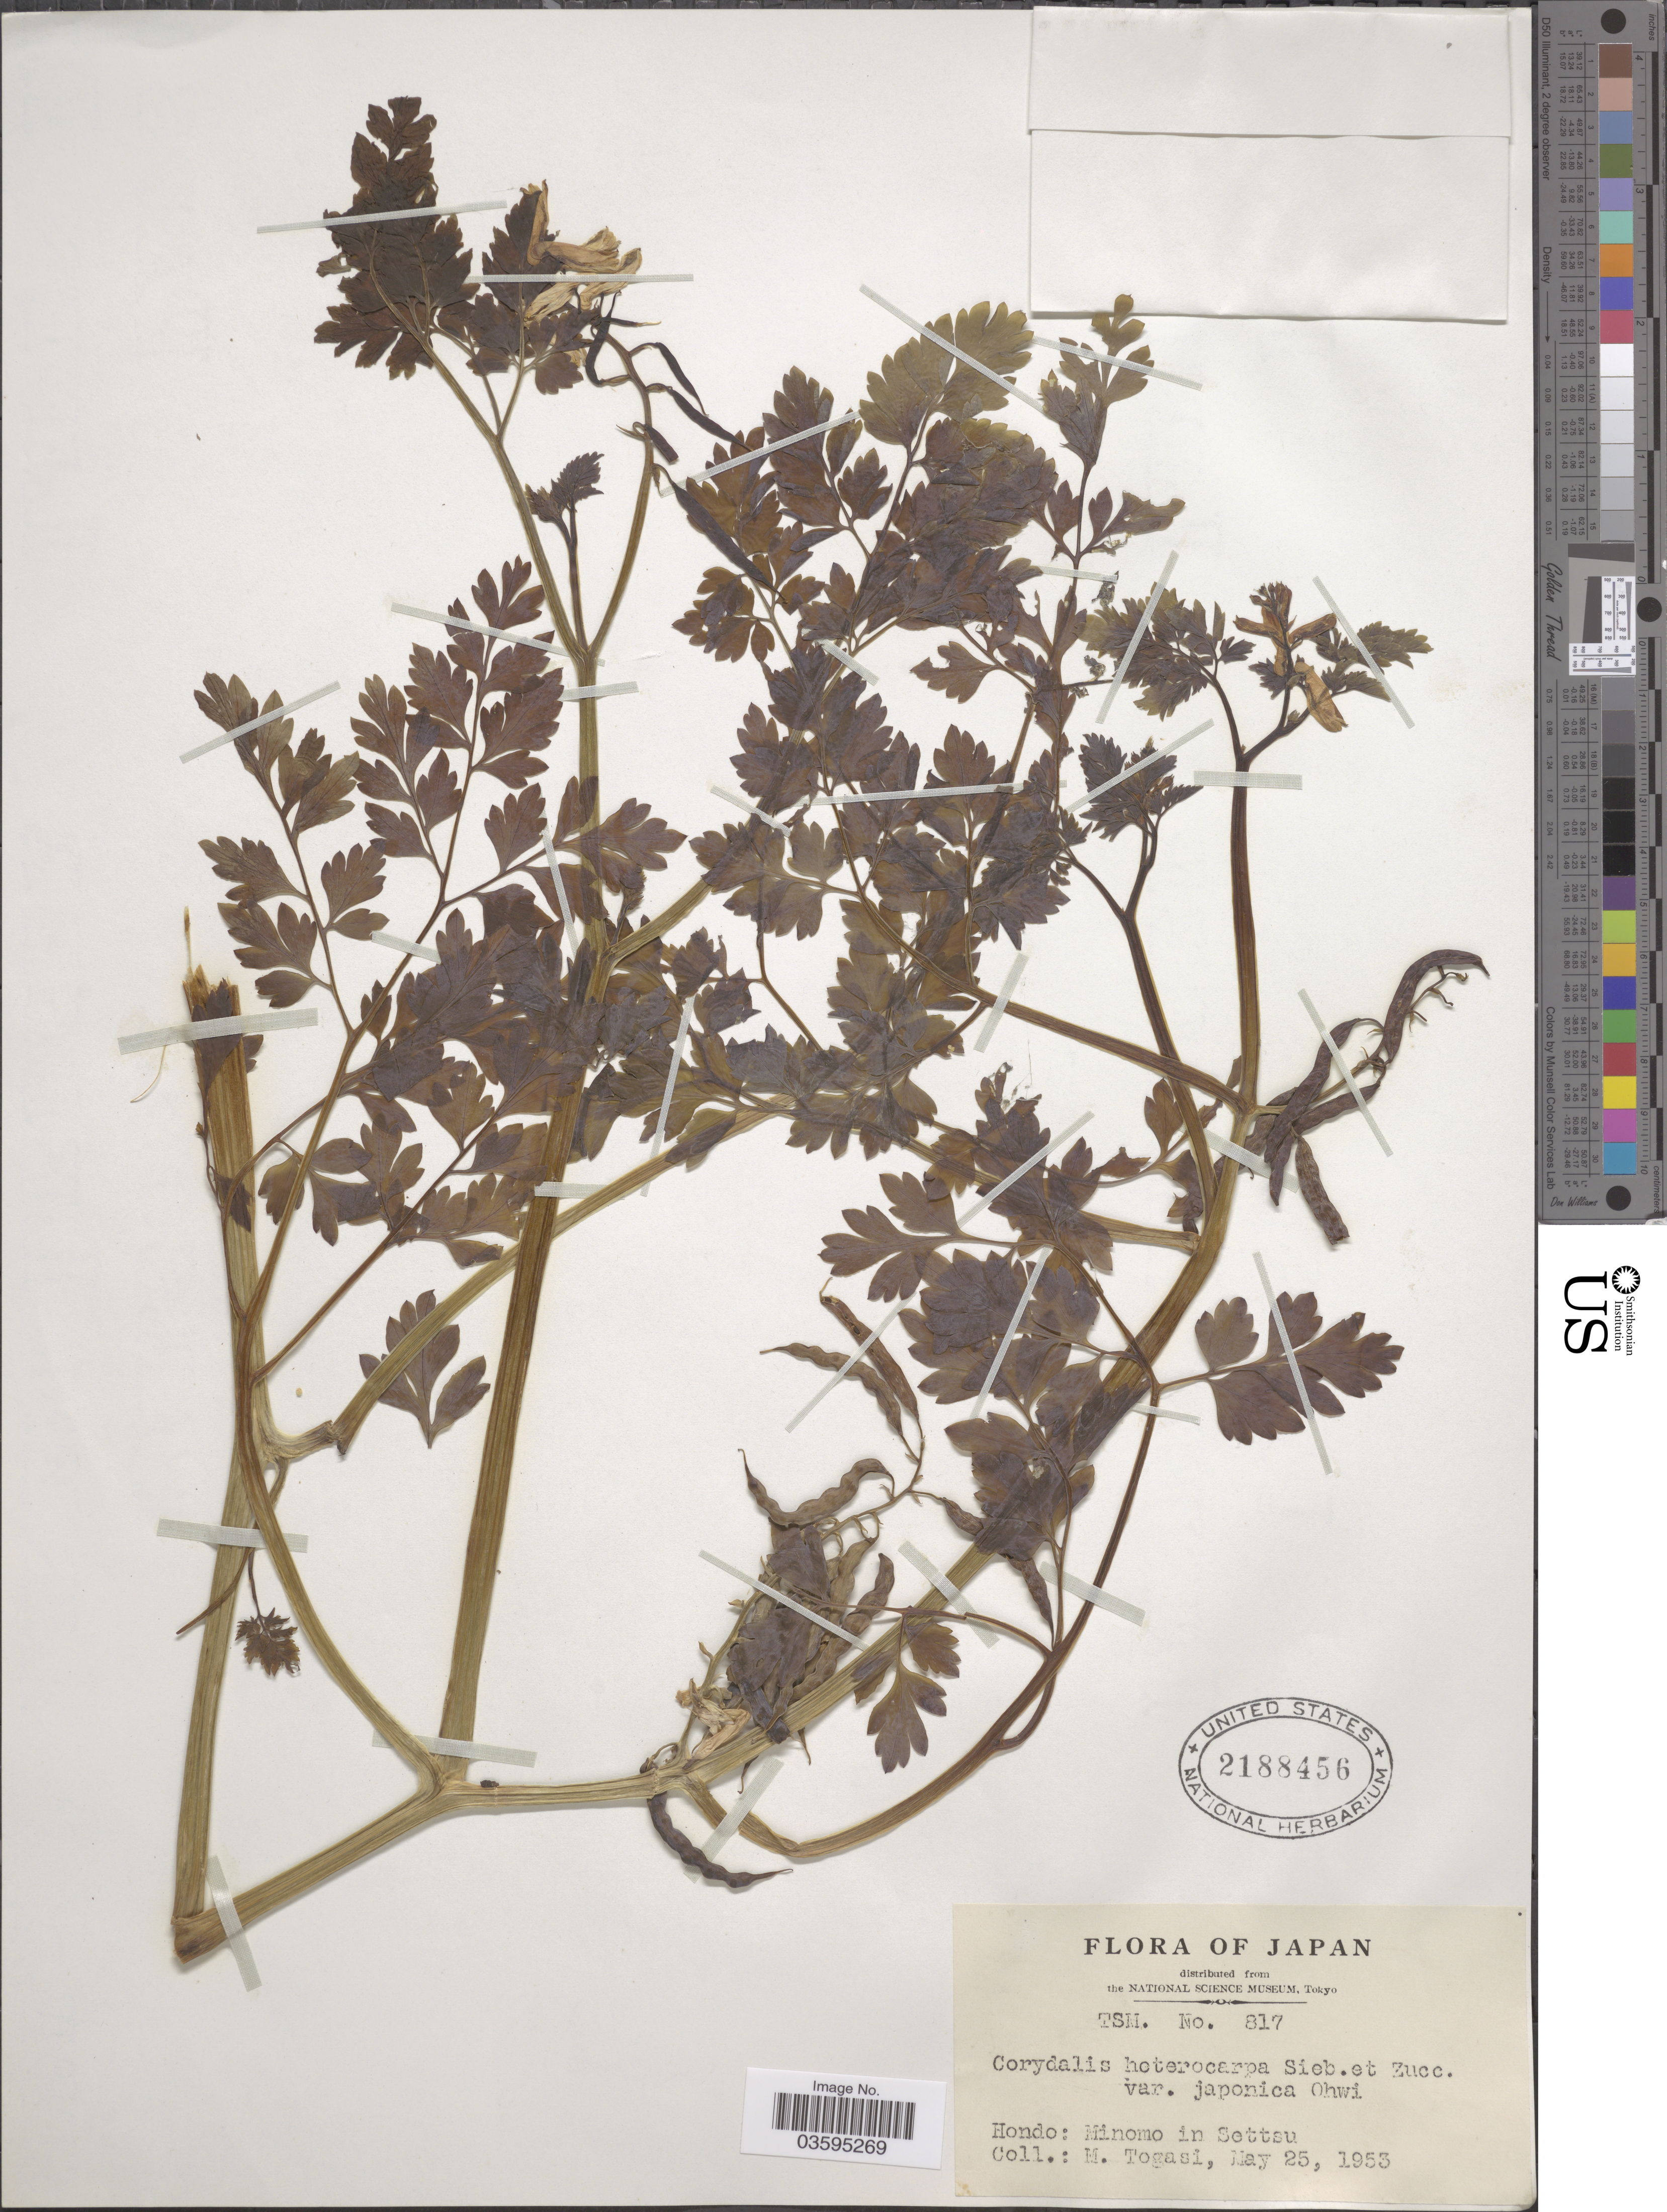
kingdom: Plantae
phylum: Tracheophyta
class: Magnoliopsida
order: Ranunculales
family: Papaveraceae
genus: Corydalis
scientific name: Corydalis heterocarpa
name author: Siebold & Zucc.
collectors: M. Togasi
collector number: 817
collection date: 1953-05-25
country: Japan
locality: Hondo: Minomo in Settsu.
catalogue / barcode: US 2188456